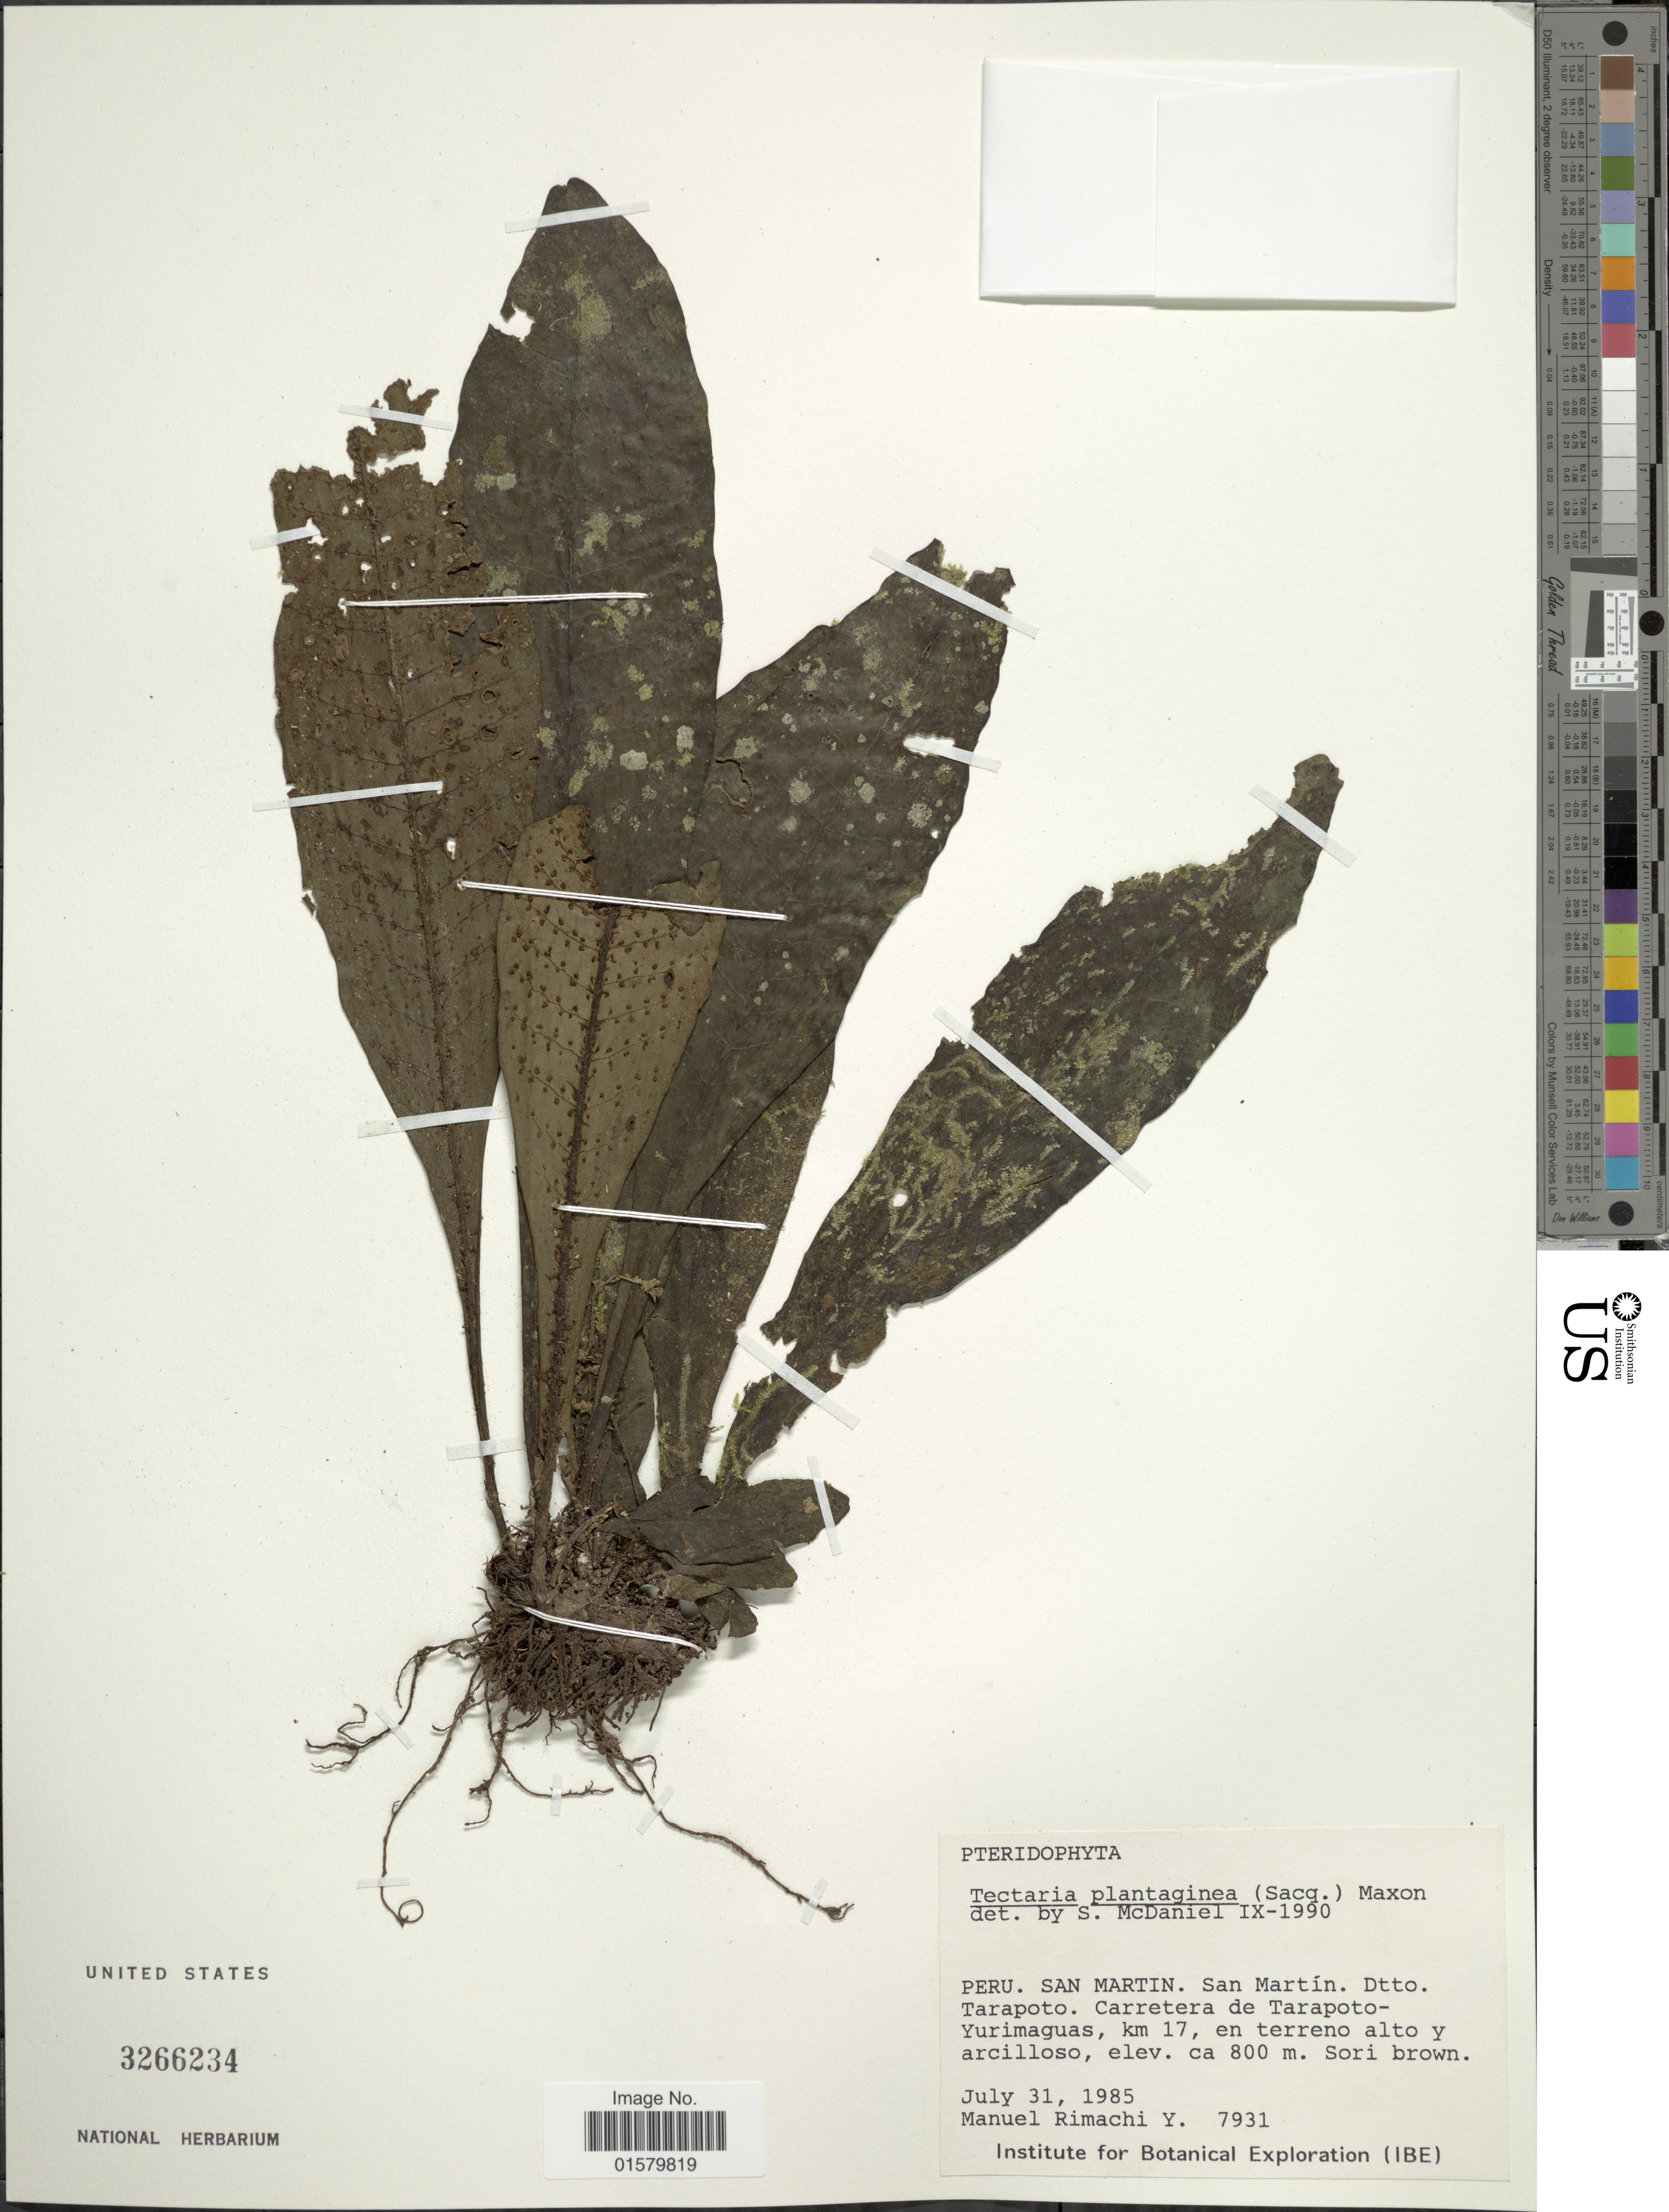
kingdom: Plantae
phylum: Tracheophyta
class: Polypodiopsida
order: Polypodiales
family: Tectariaceae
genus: Tectaria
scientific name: Tectaria plantaginea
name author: (Jacq.) Maxon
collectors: M. Rimachi Y.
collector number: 7931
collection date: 1985-07-31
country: Peru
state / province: San Martín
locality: San Martin, Dtto. Tarapoto, Carretera de Tarapoto-Yurimaguas, km 17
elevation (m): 800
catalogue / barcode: US 3266234